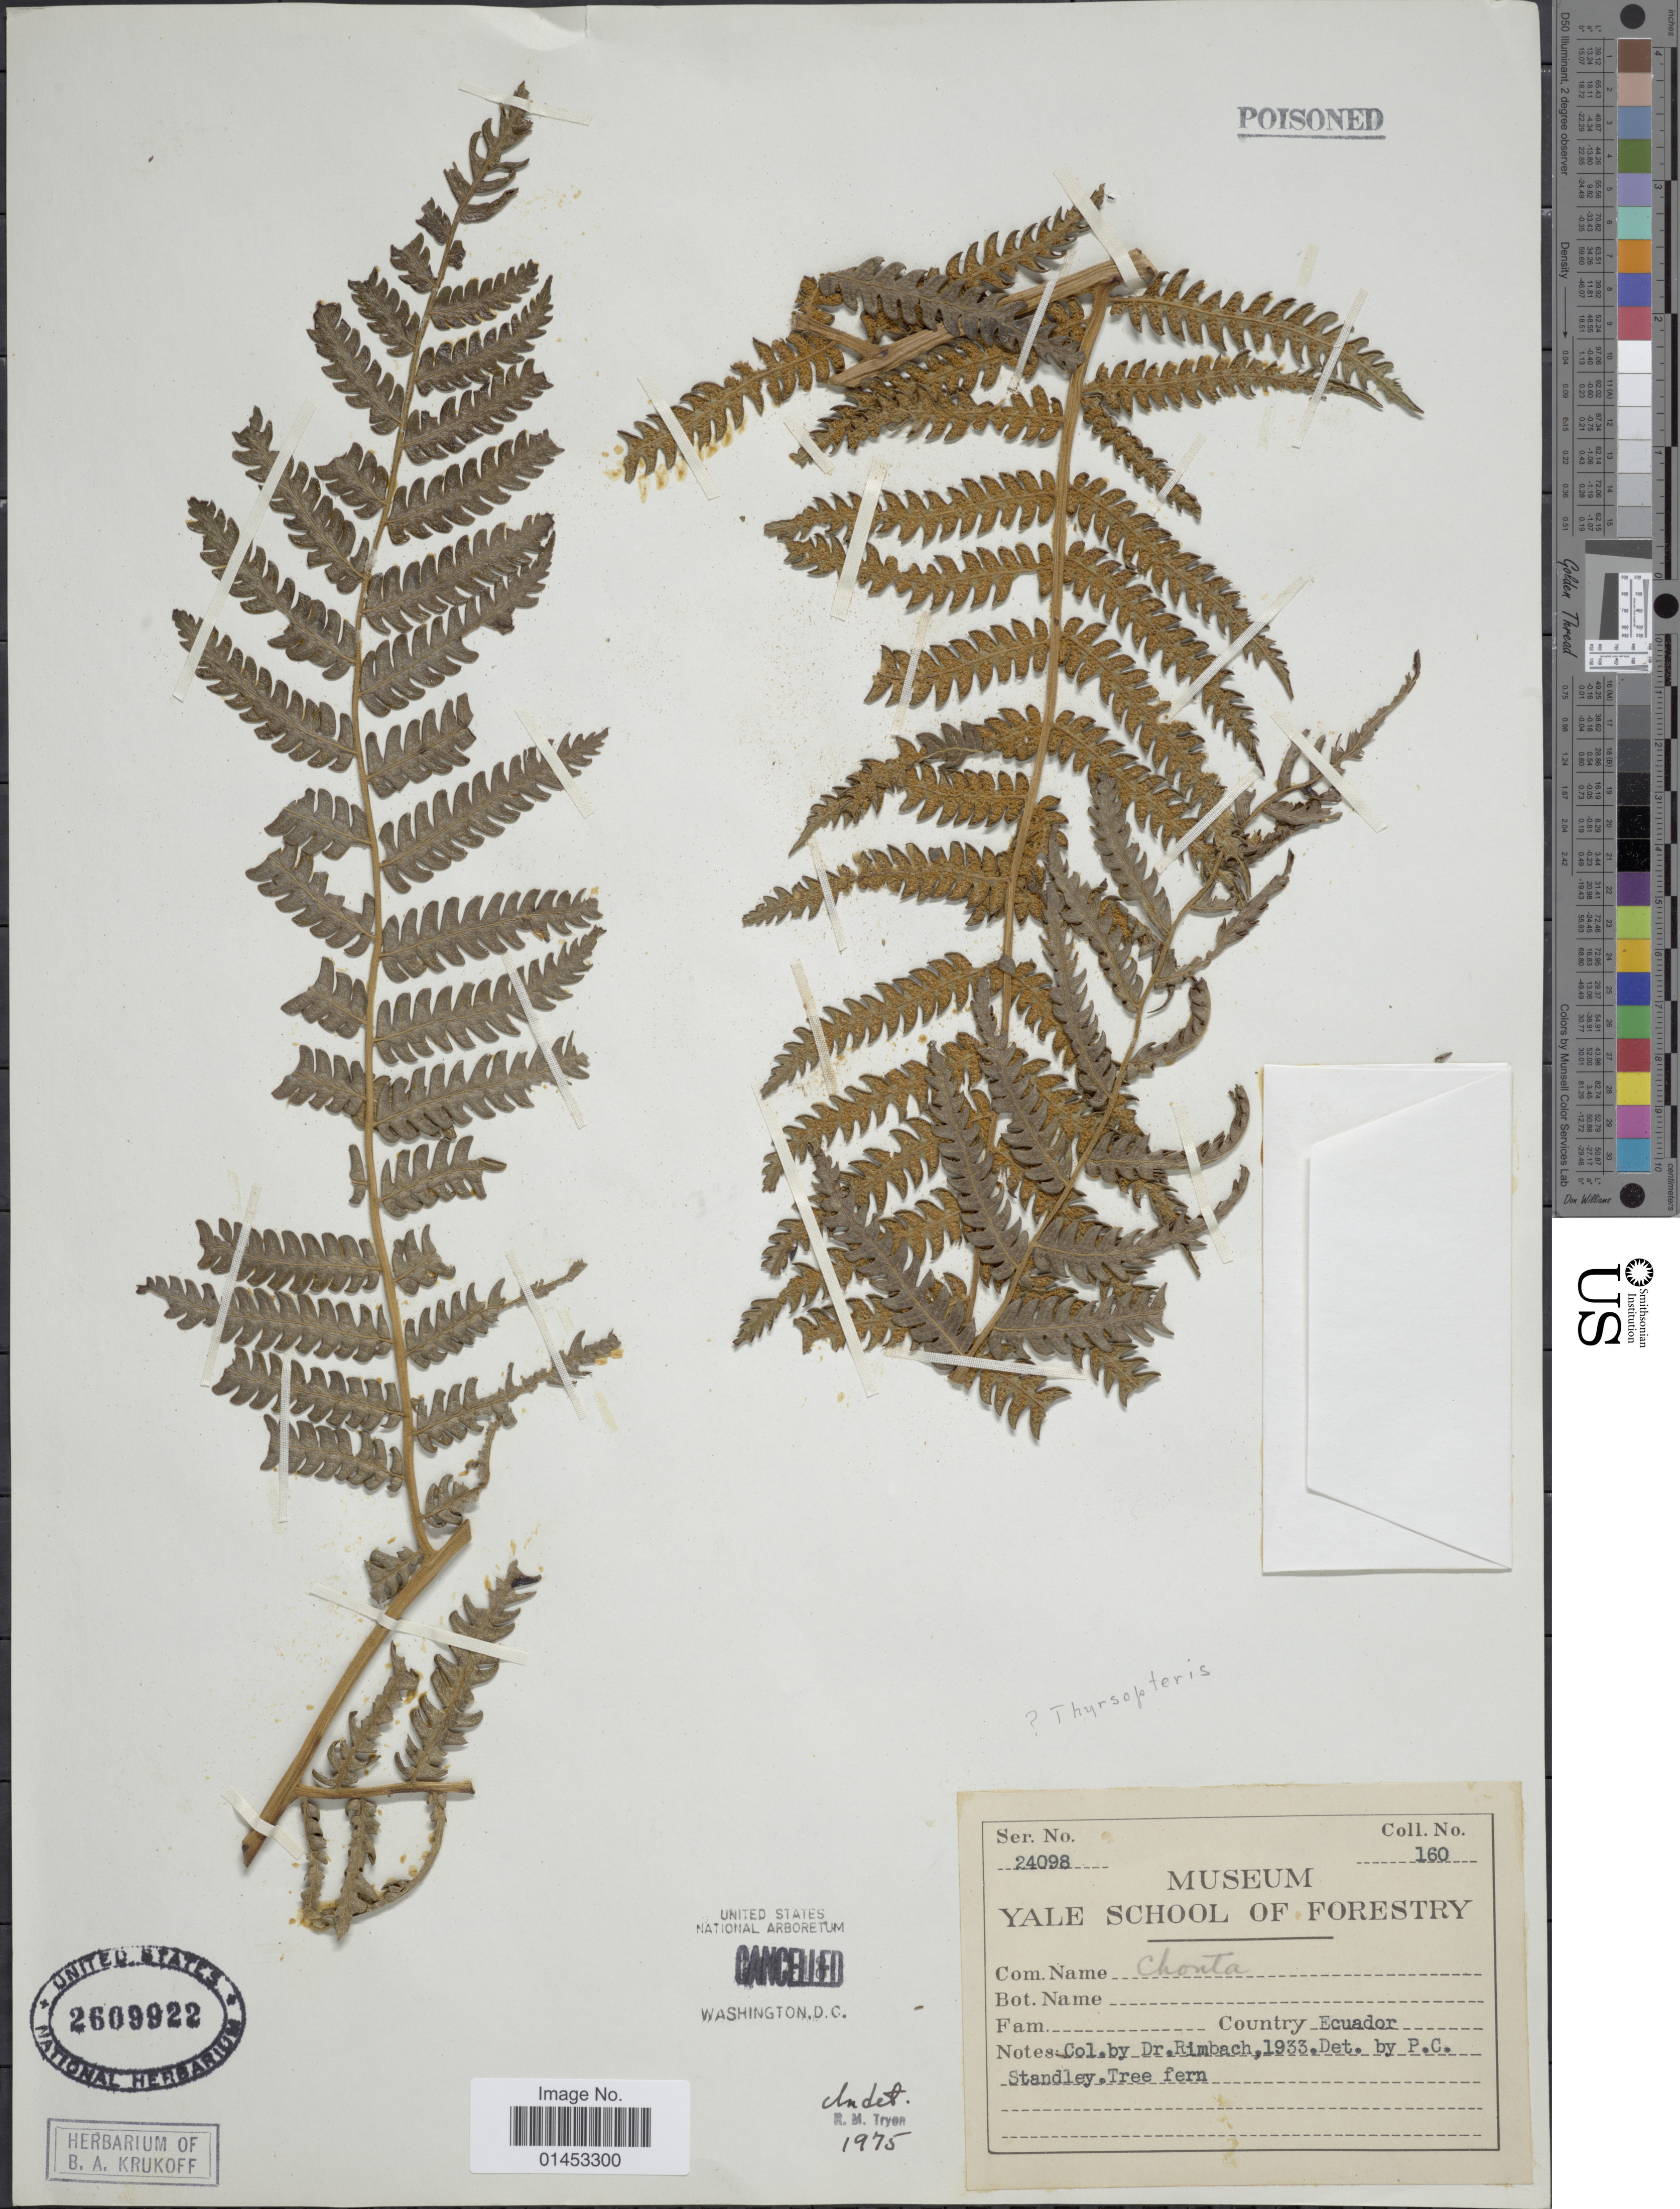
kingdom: Plantae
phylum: Tracheophyta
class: Polypodiopsida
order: Cyatheales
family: Cyatheaceae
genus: Cyathea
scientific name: Cyathea sp.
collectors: Rimbach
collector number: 160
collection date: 1933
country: Ecuador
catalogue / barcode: US 2609922